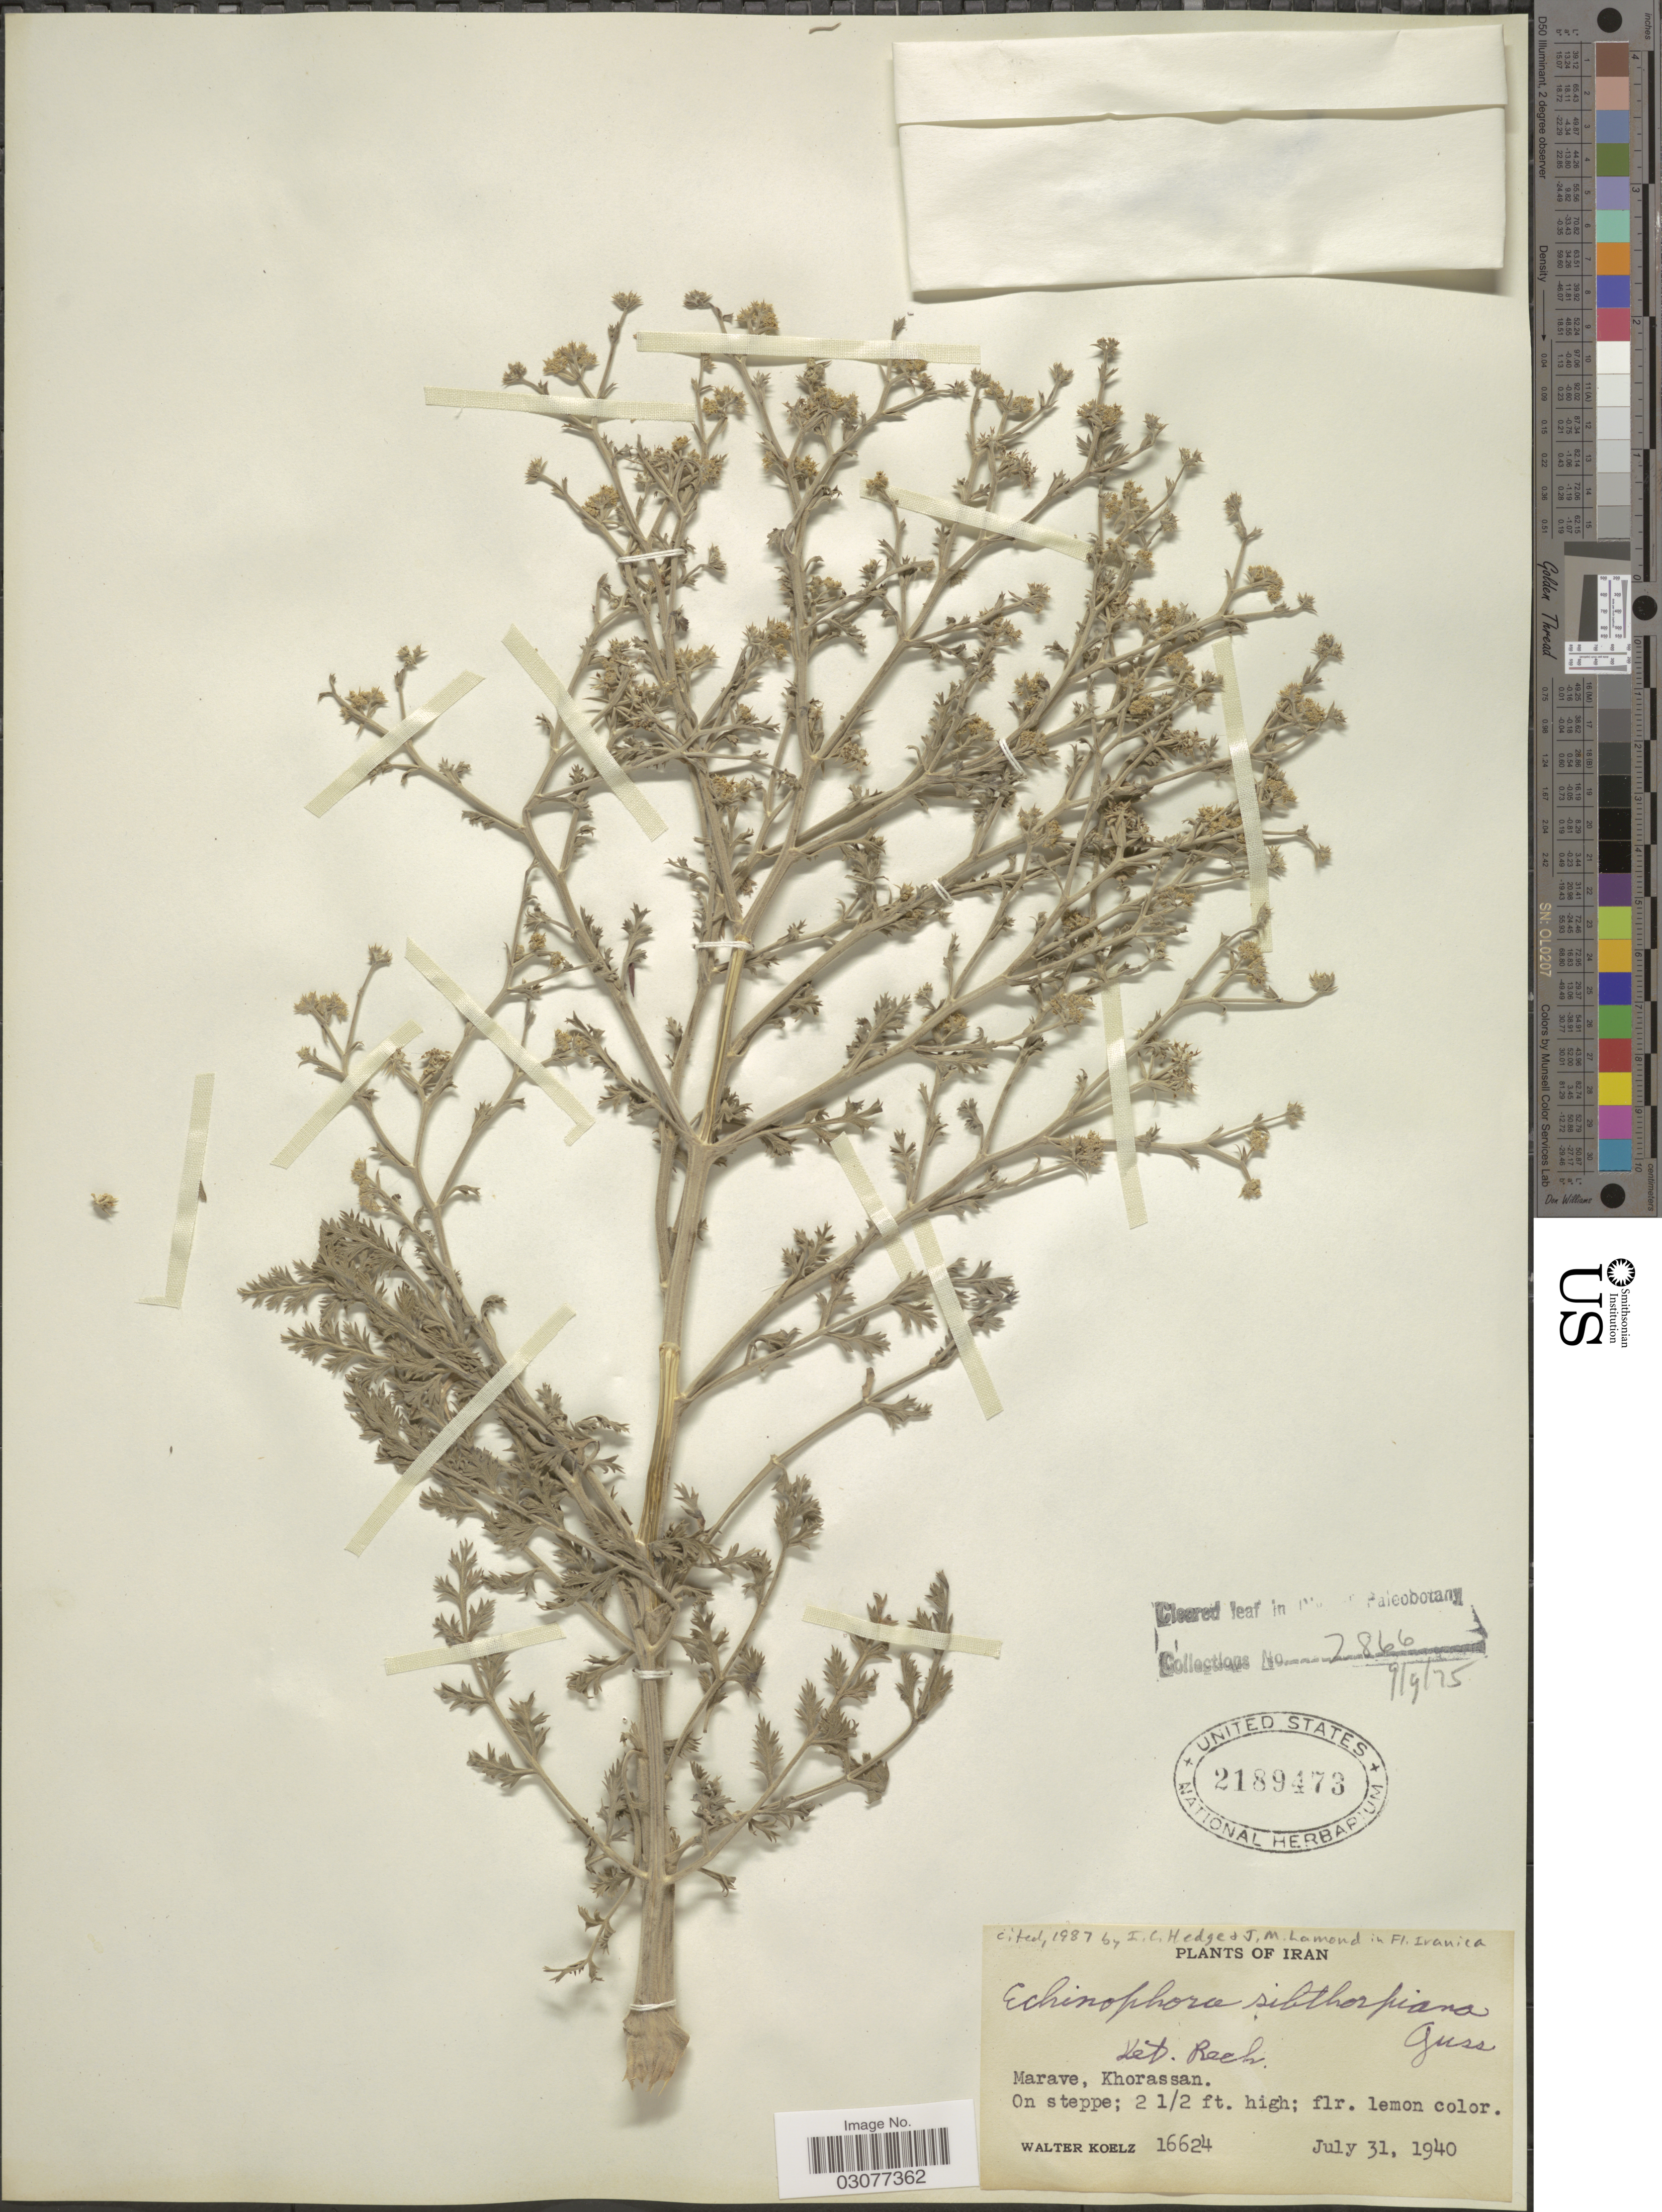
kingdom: Plantae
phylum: Tracheophyta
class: Magnoliopsida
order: Apiales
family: Apiaceae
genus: Echinophora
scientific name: Echinophora sibthorpiana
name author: Guss.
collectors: W. N. Koelz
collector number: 16624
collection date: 1940-07-31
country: Iran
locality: Marave, Khorassan.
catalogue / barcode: US 2189473